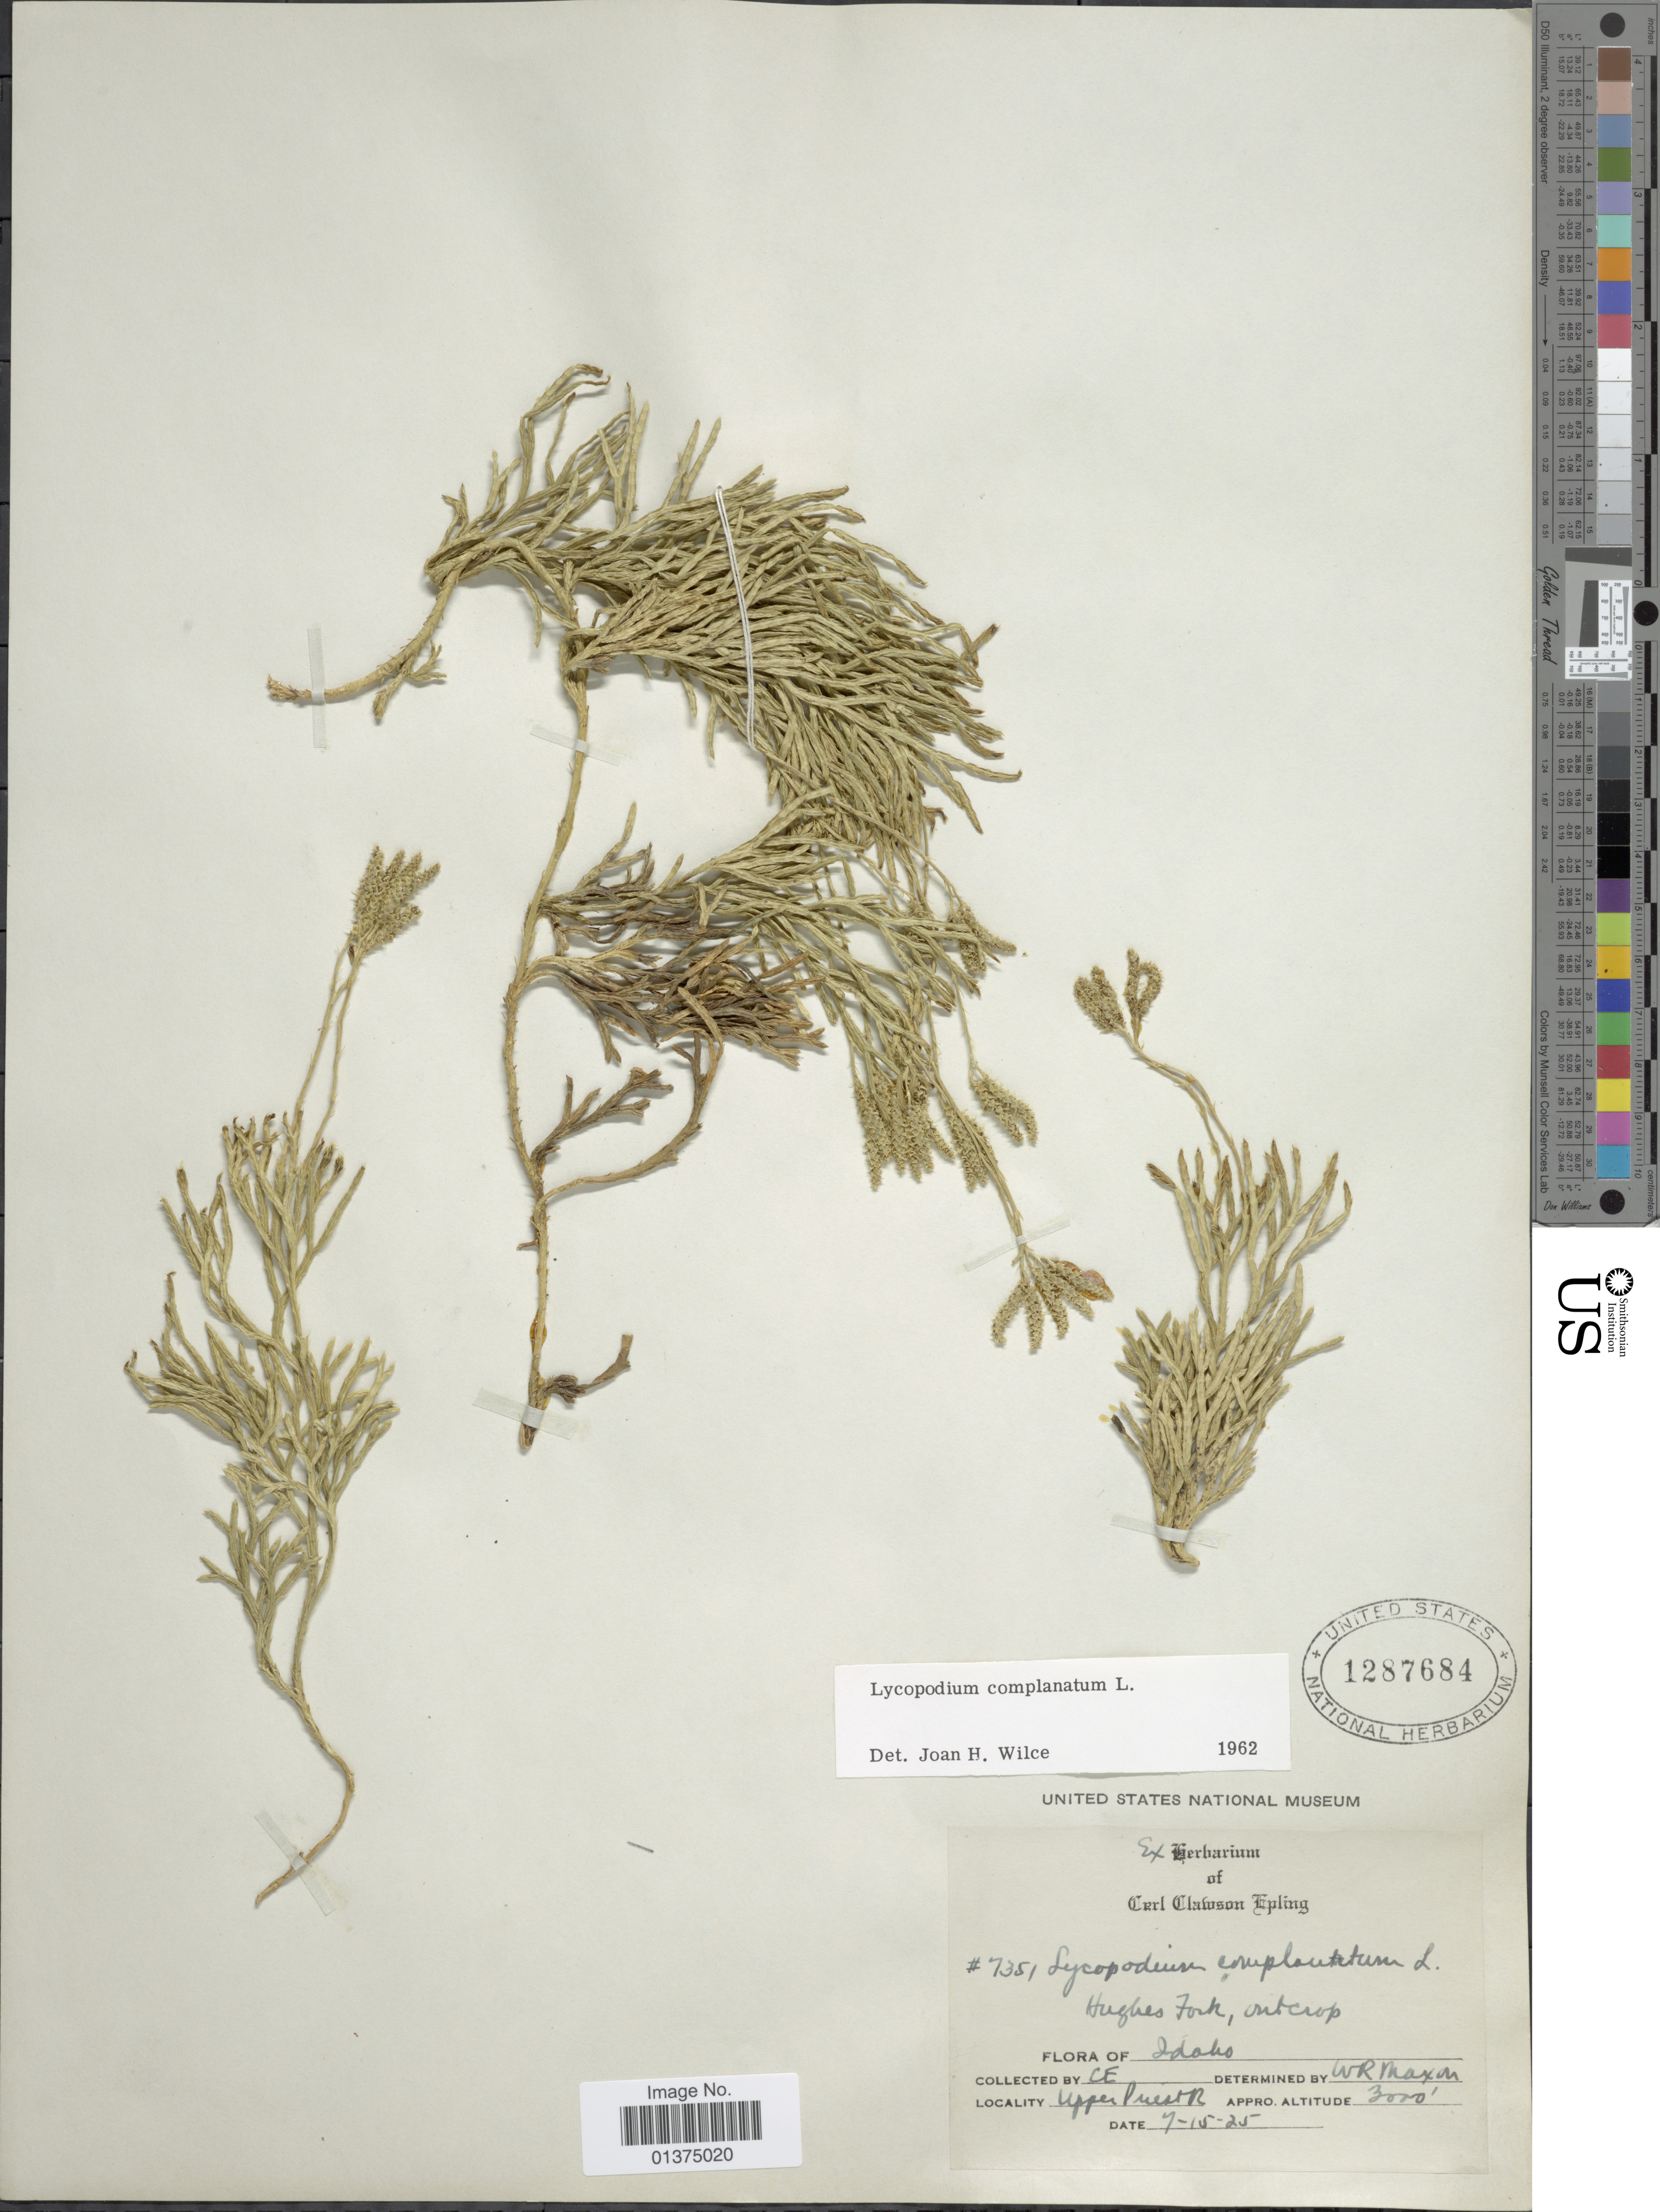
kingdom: Plantae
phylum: Tracheophyta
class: Lycopodiopsida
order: Lycopodiales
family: Lycopodiaceae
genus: Diphasiastrum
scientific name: Diphasiastrum complanatum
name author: (L.) Holub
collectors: C. C. Epling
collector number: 7351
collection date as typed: Transcribed d/m/y: 15/7/25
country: United States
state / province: Idaho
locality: Upper Priest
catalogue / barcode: US 1287684